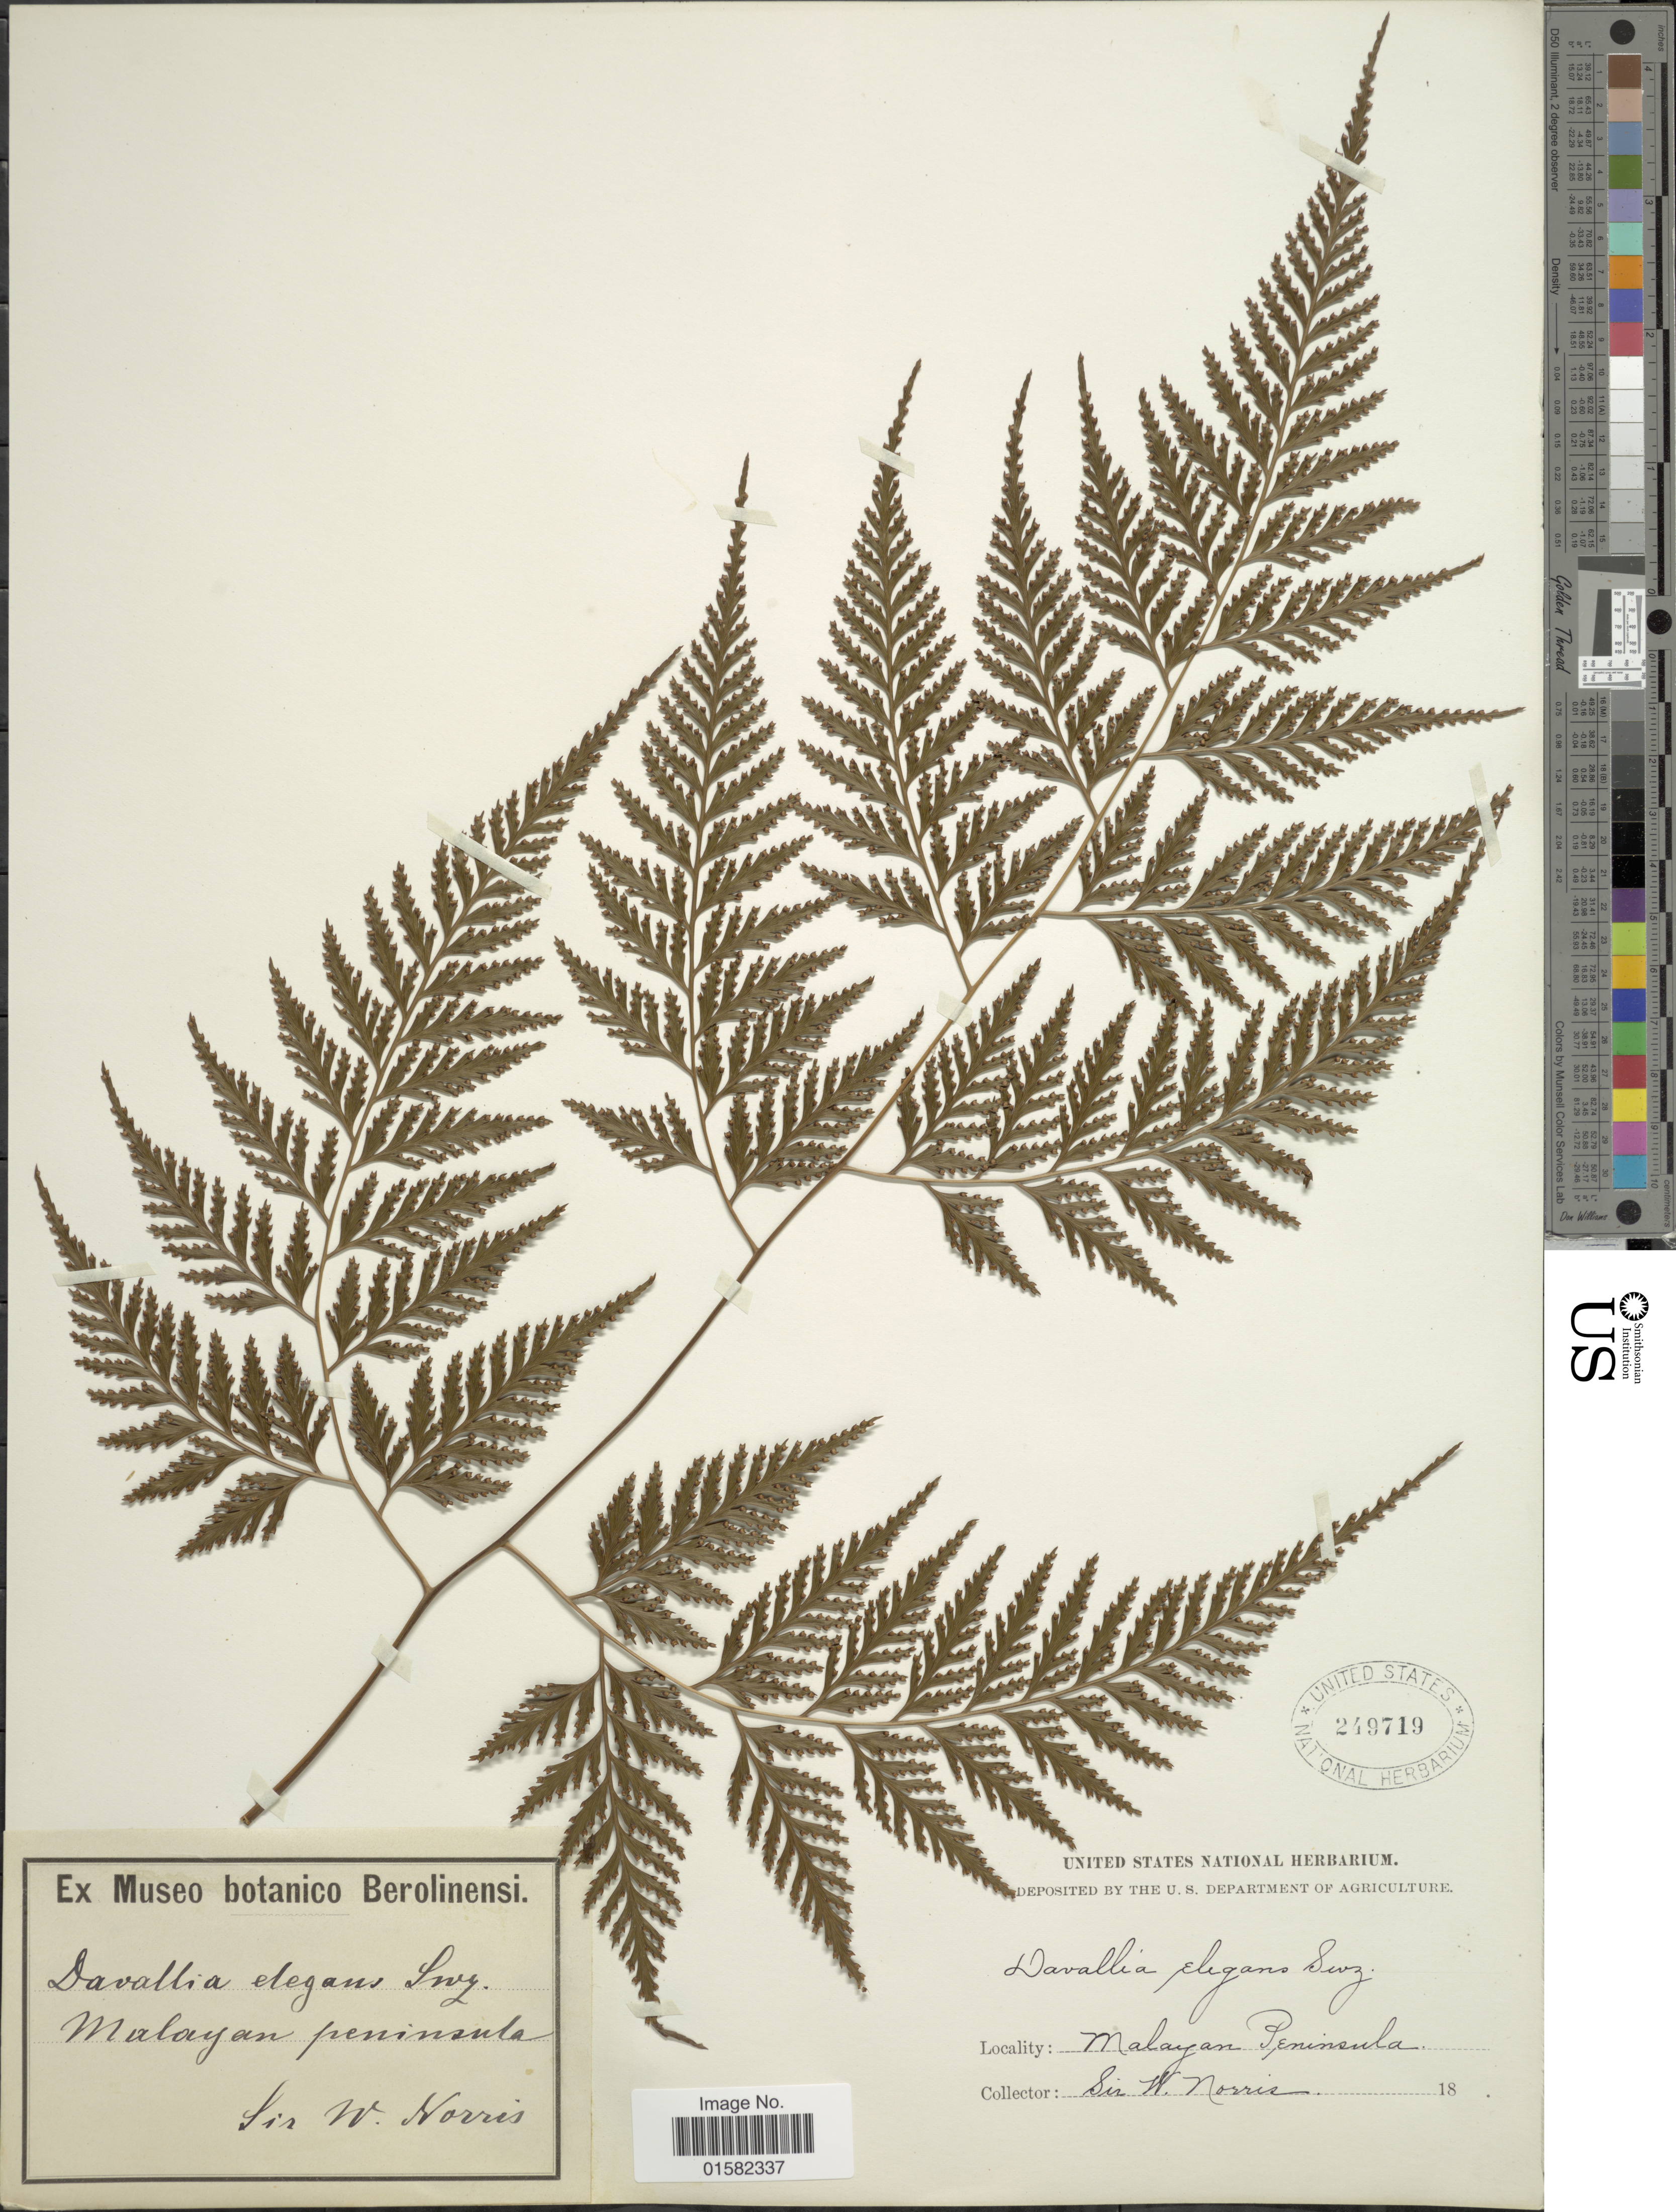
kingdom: Plantae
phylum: Tracheophyta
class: Polypodiopsida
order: Polypodiales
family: Davalliaceae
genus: Wibelia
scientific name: Wibelia denticulata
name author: (Burm. f.) M. Kato & Tsutsumi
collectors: W. Norris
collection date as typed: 18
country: Malaysia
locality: Malayan Peninsula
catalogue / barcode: US 249719